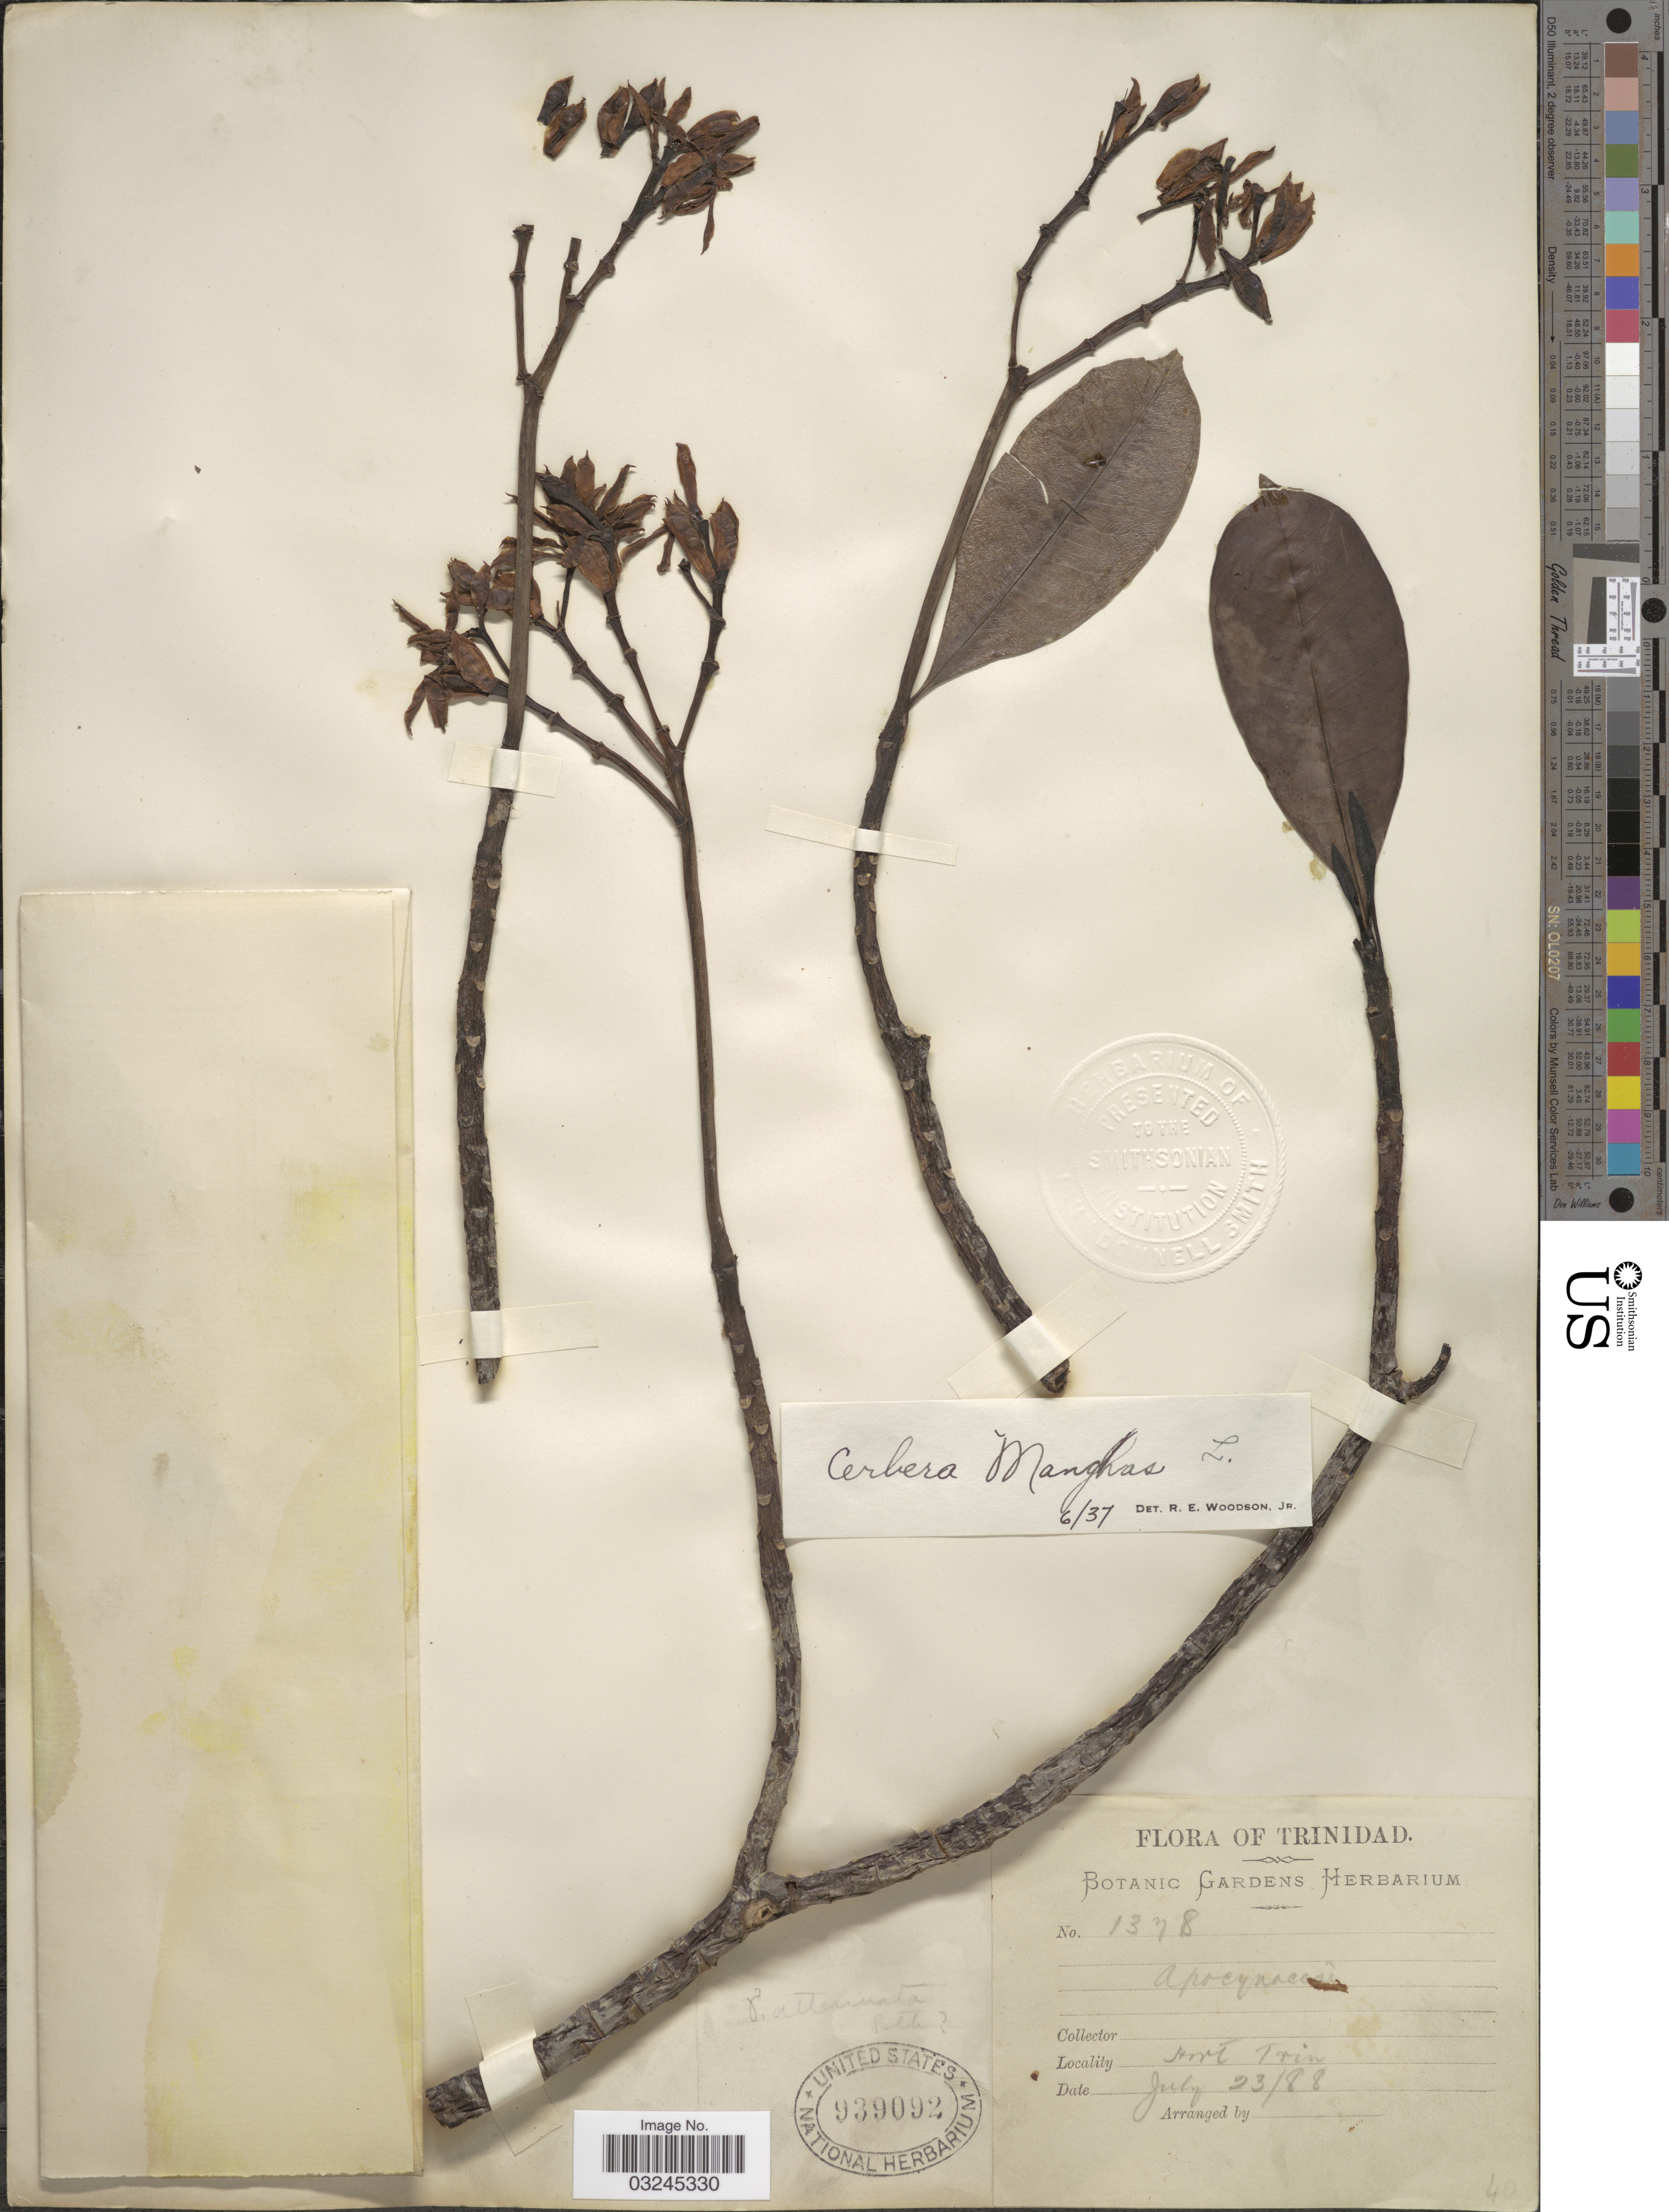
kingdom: Plantae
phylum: Tracheophyta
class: Magnoliopsida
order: Gentianales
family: Apocynaceae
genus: Cerbera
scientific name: Cerbera manghas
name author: L.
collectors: ex herb. Botanic Gardens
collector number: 1378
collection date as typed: Transcribed d/m/y: 23/7/88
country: Trinidad and Tobago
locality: Trinidad. Hort Trin.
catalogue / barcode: US 939092